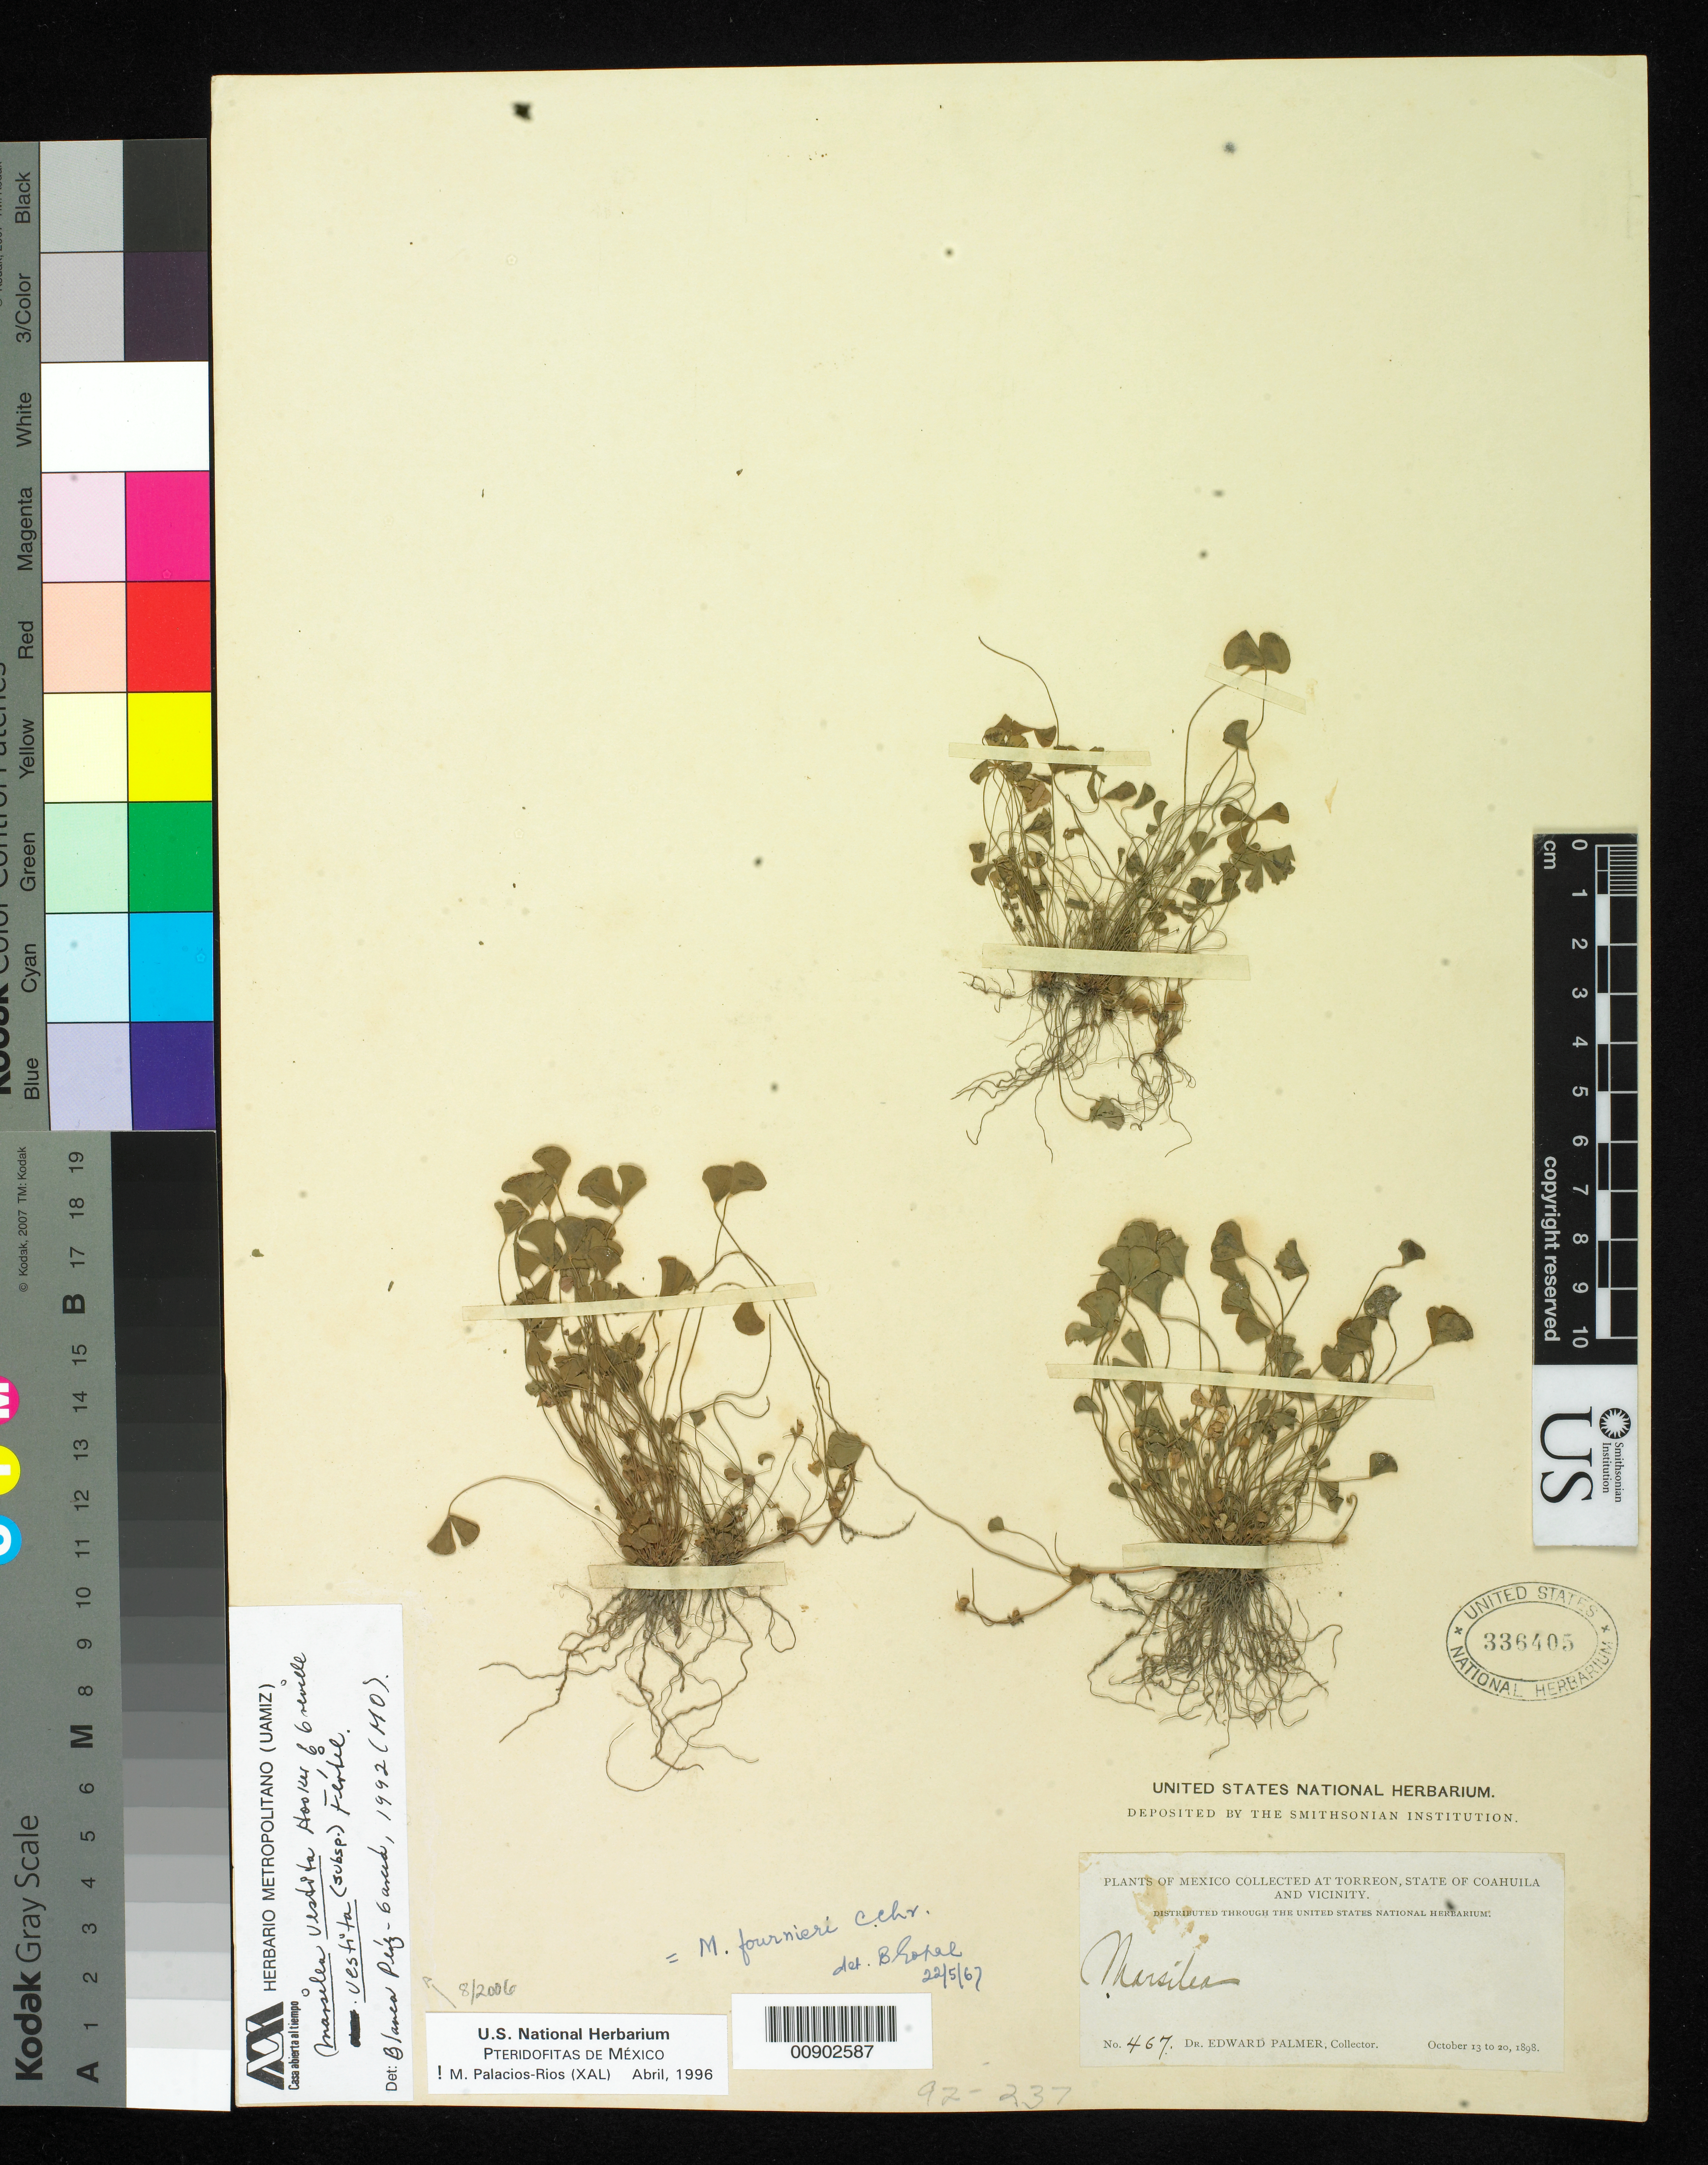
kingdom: Plantae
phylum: Tracheophyta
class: Polypodiopsida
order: Salviniales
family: Marsileaceae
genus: Marsilea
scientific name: Marsilea vestita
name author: Hook. & Grev.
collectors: E. Palmer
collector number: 467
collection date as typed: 13 Oct 1898 to 20 Oct 1898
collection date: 1898-10-13/1898-10-20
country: Mexico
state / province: Coahuila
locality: Torreón, Coahuila and vicinity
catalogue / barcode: US 336405